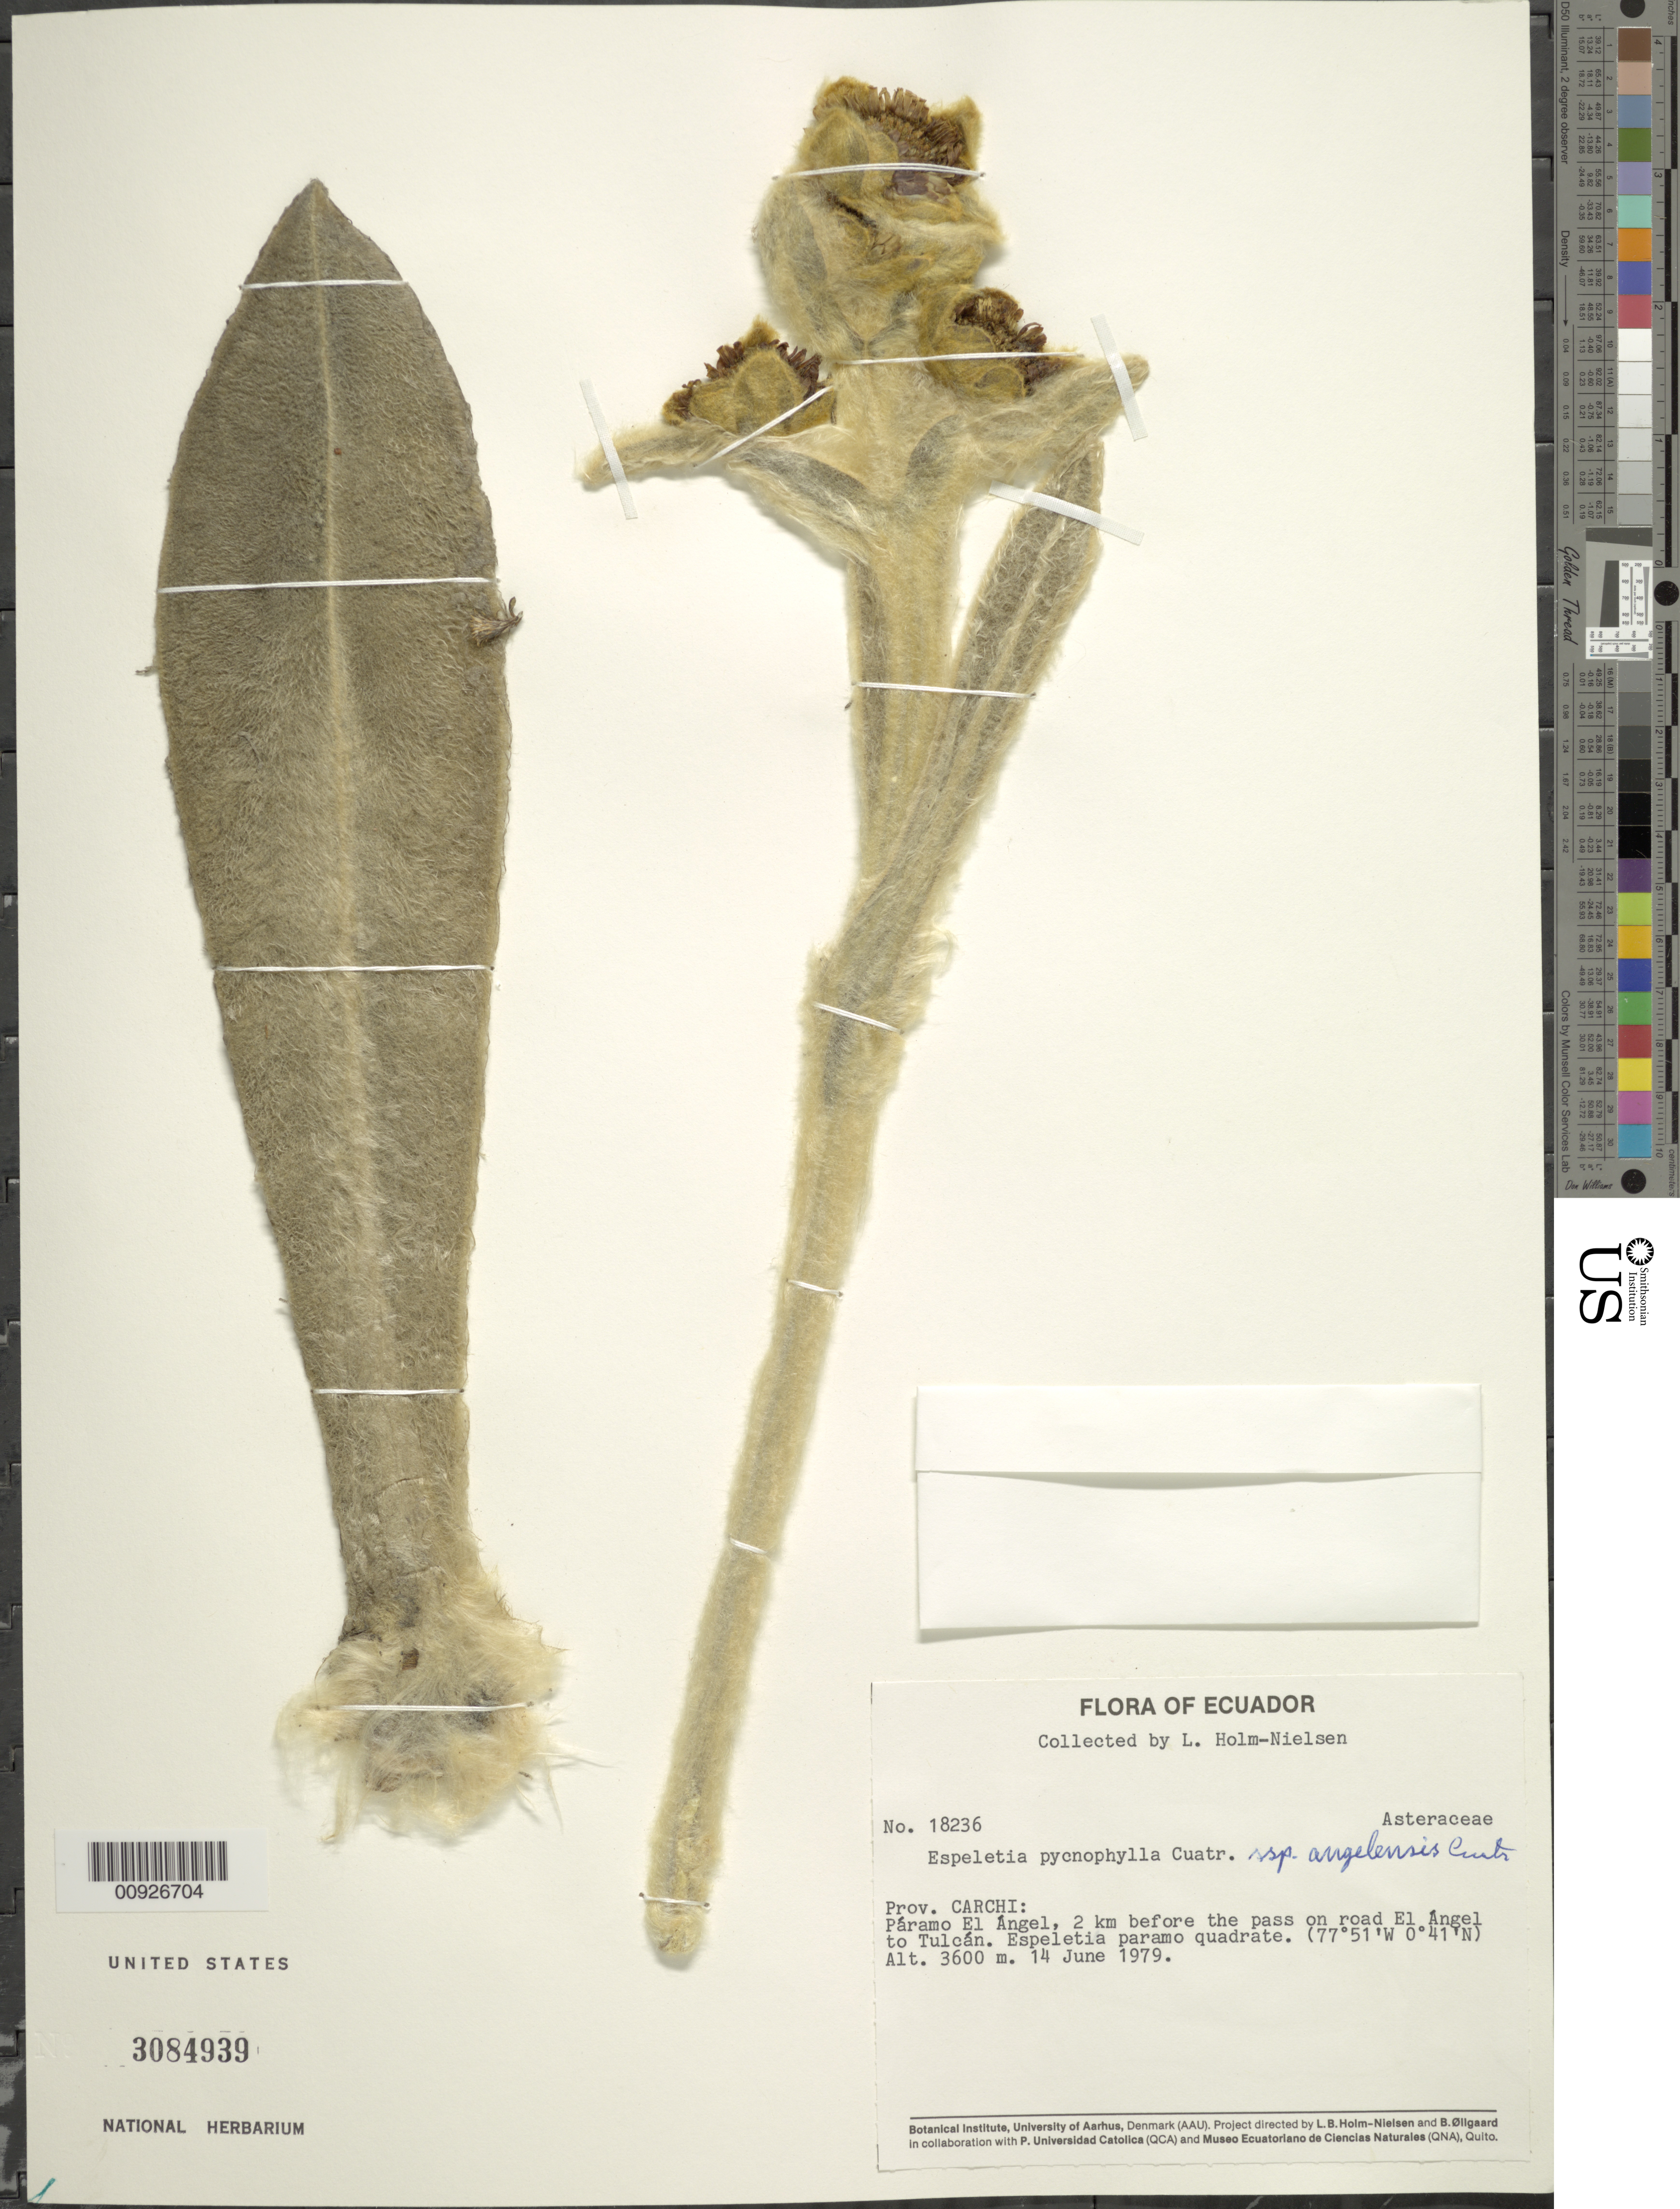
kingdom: Plantae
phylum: Tracheophyta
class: Magnoliopsida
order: Asterales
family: Asteraceae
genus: Espeletia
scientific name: Espeletia pycnophylla subsp. angelensis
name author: Cuatrec.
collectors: L. B. Holm-Nielsen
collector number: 18236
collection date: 1979-06-14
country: Ecuador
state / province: Carchi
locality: Páramo del Ángel. 2 km before de pass on road El Ángel to Tulcán. Espeletia páramo quadrate.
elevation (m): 3600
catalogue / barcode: US 3084939